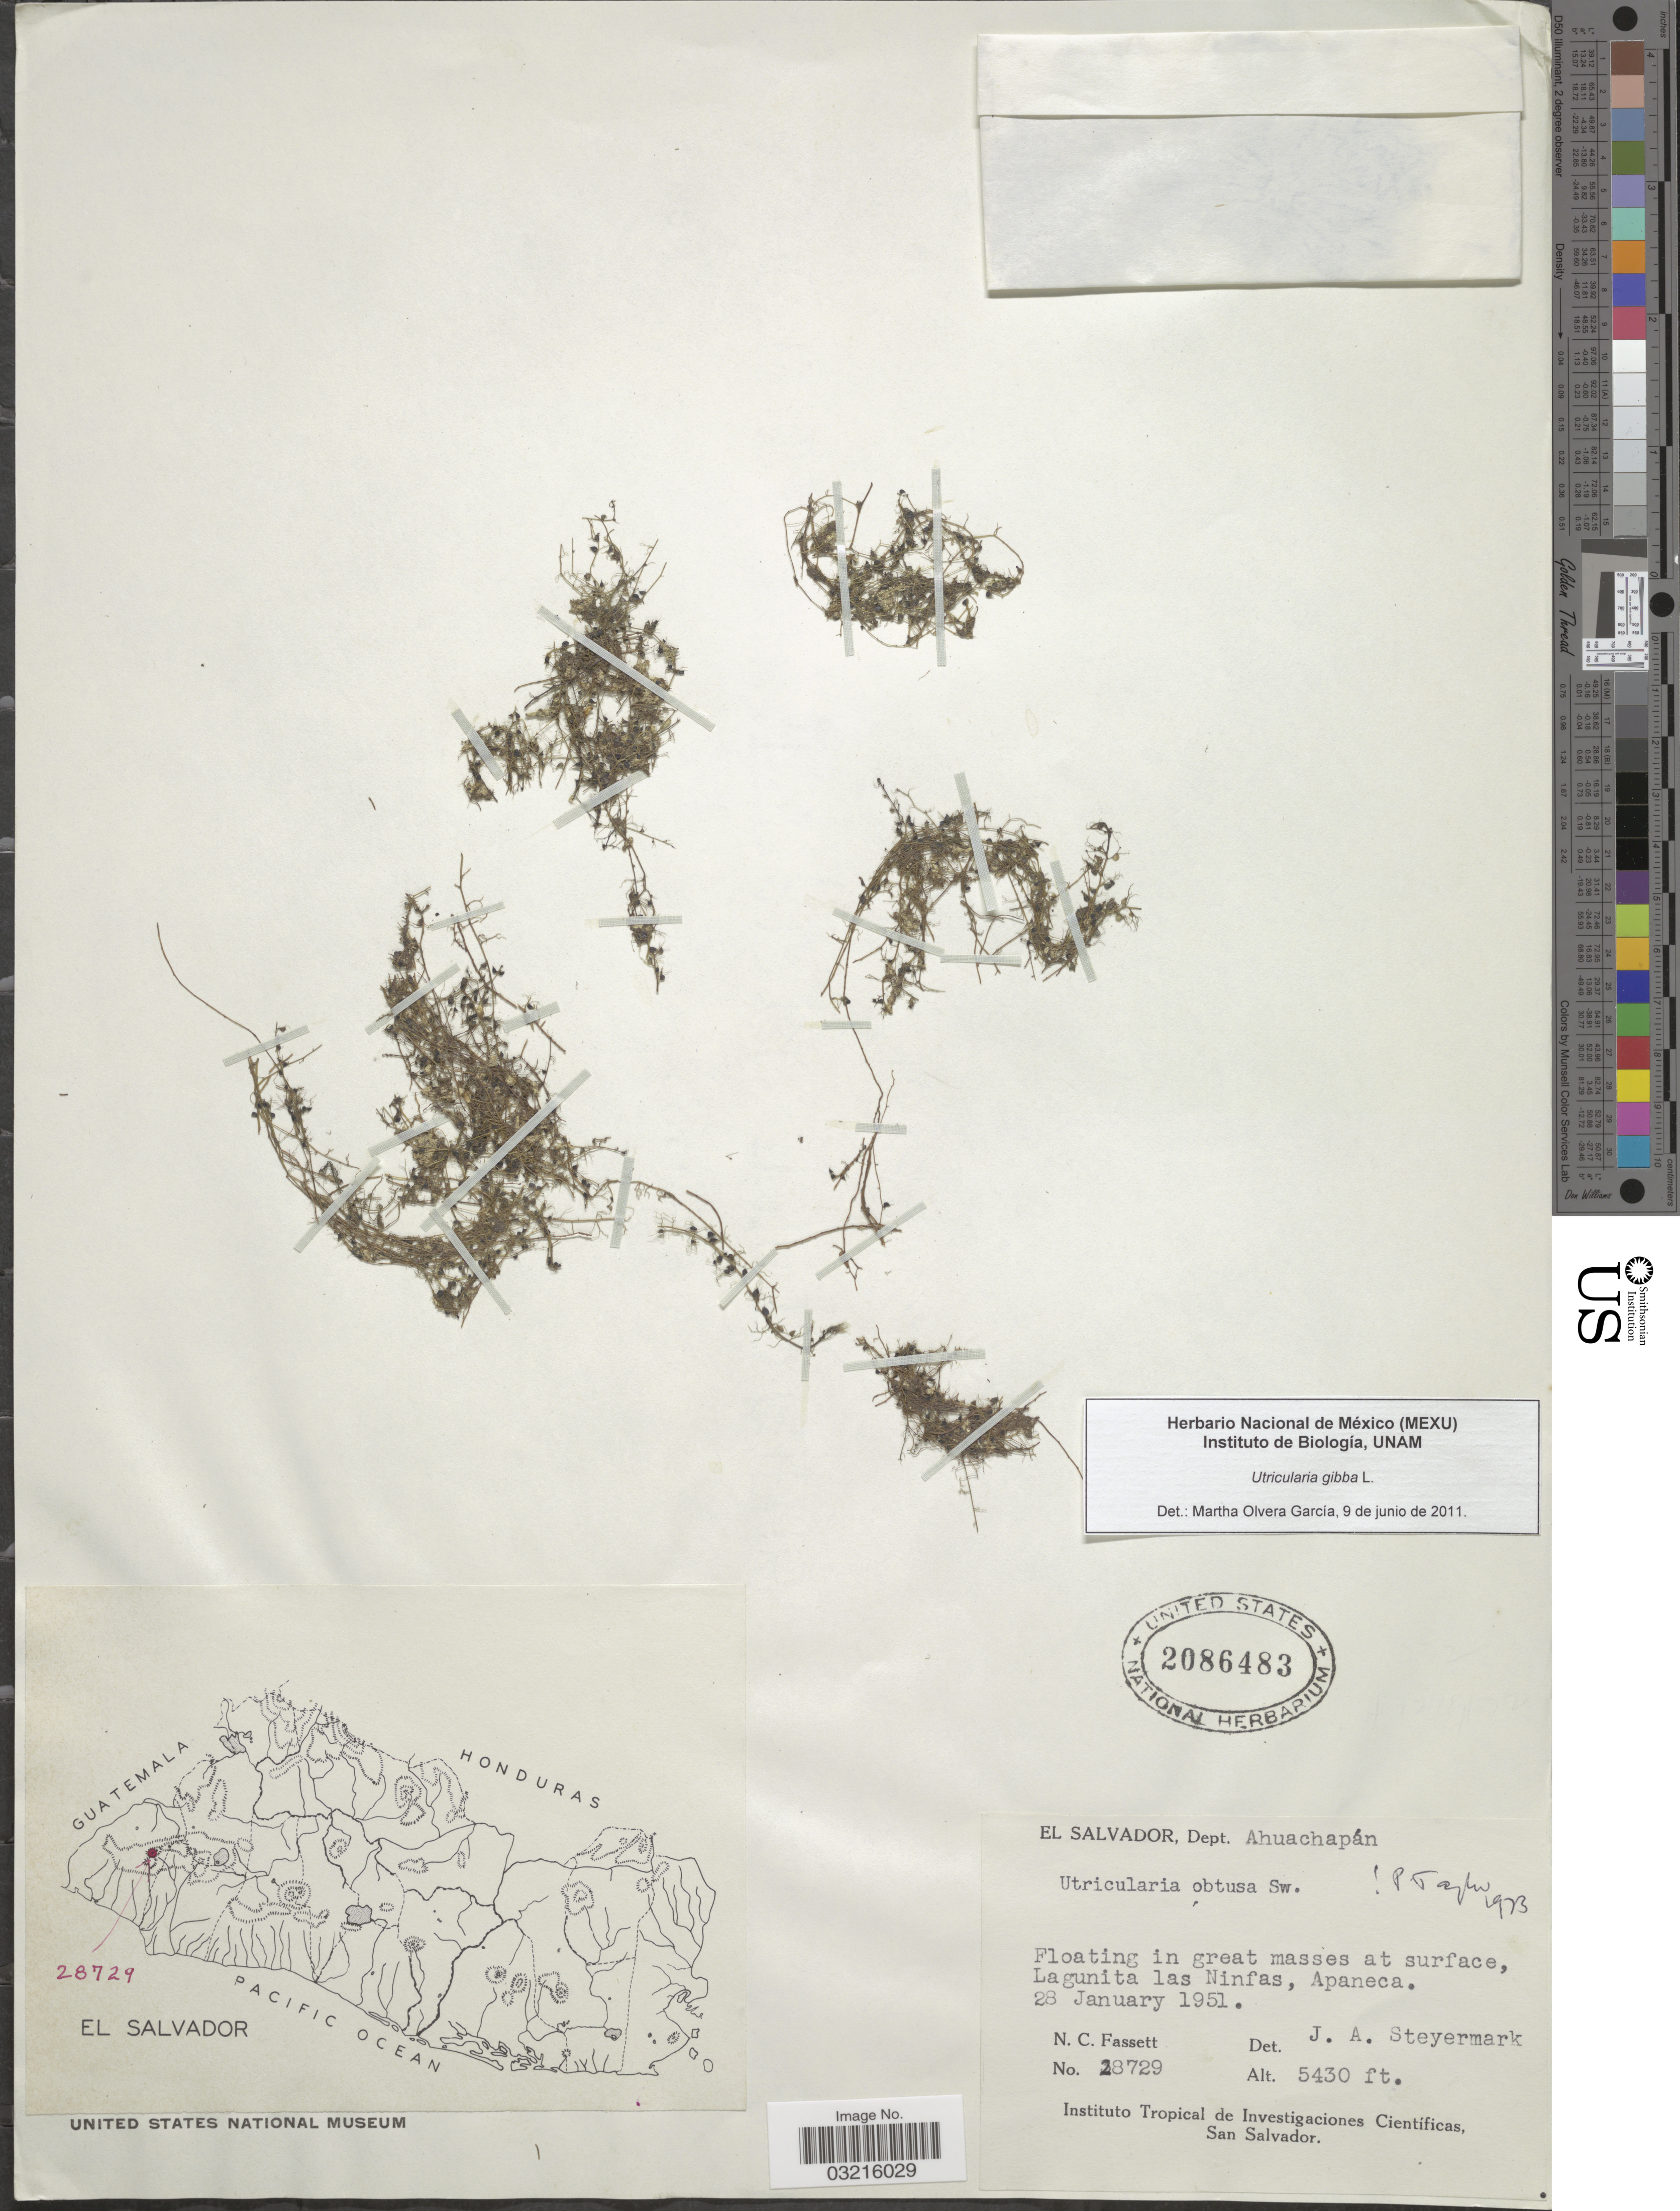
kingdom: Plantae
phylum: Tracheophyta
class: Magnoliopsida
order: Lamiales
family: Lentibulariaceae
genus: Utricularia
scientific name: Utricularia gibba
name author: L.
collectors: N. C. Fassett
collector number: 28729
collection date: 1951-01-28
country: El Salvador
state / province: Ahuachapan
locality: Dept. Ahuachapán, Floating in great masses at surface, Lagunita las Ninfas, Apaneca.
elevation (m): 1655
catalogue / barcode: US 2086483